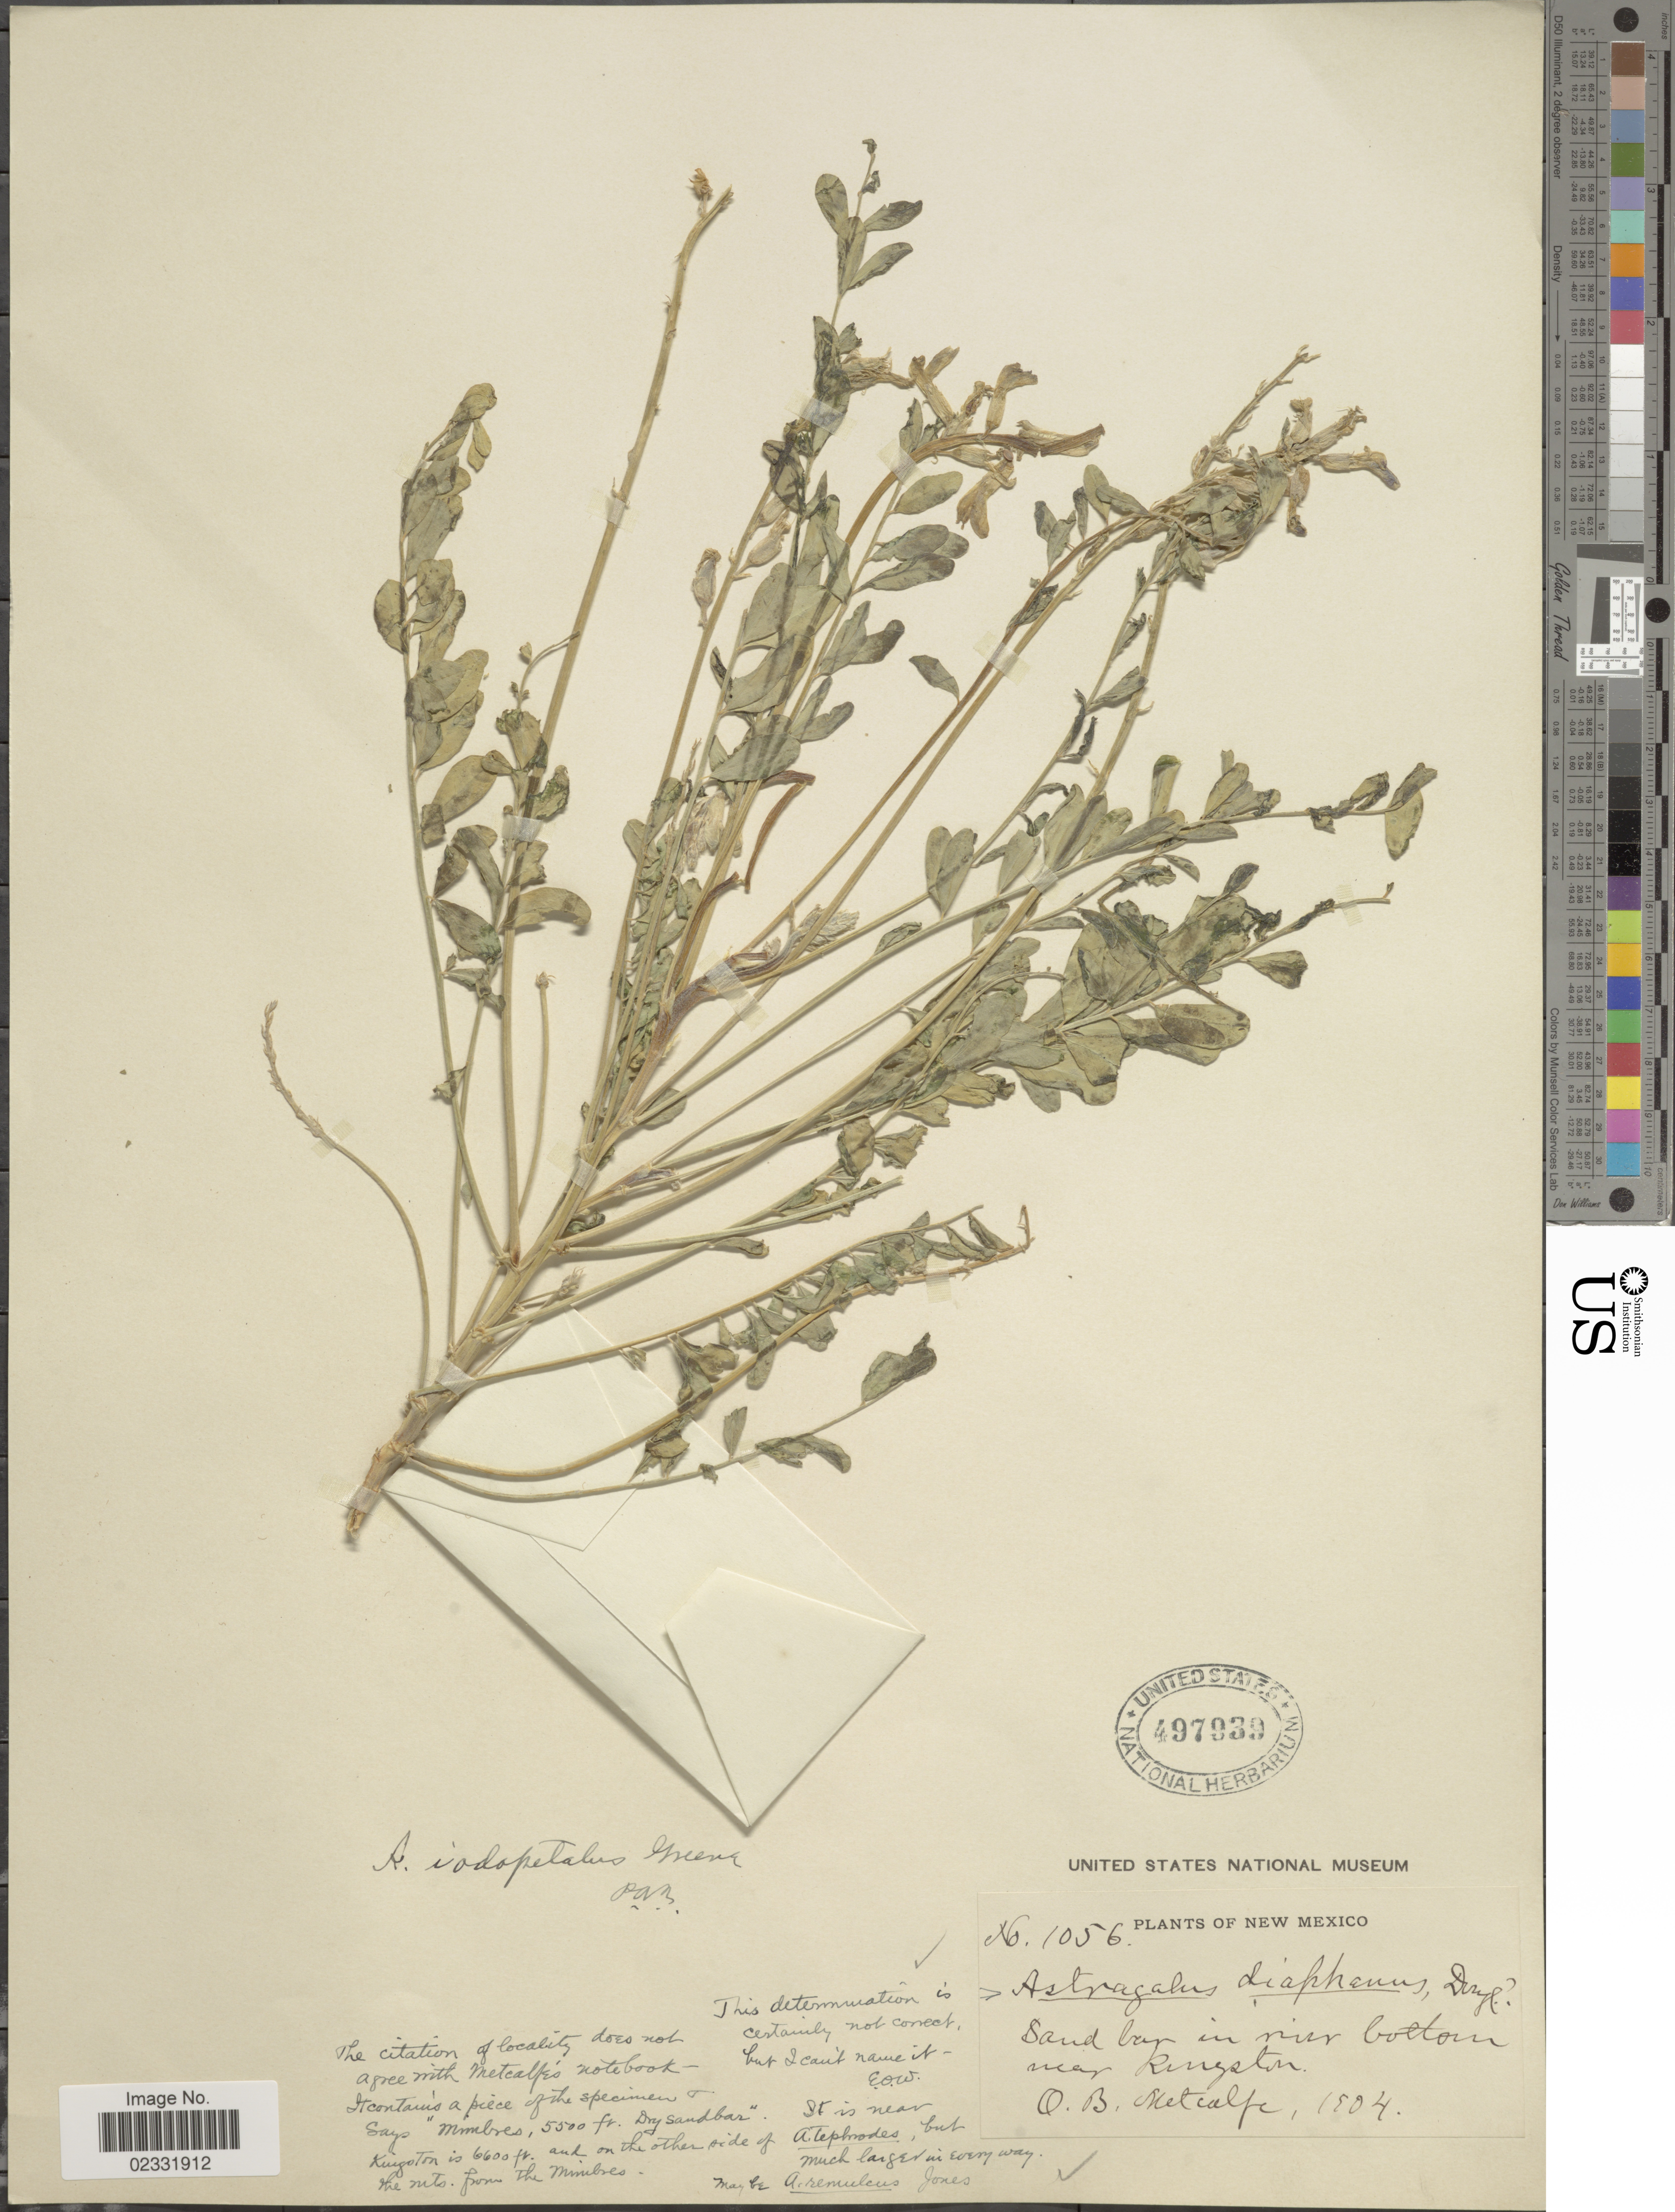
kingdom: Plantae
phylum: Tracheophyta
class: Magnoliopsida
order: Fabales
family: Fabaceae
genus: Astragalus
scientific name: Astragalus iodopetalus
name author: (Rydb.) Barneby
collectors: O. B. Metcalfe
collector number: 1056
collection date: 1904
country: United States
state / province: New Mexico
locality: Sand bar in river bottom near Kingston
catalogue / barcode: US 497939